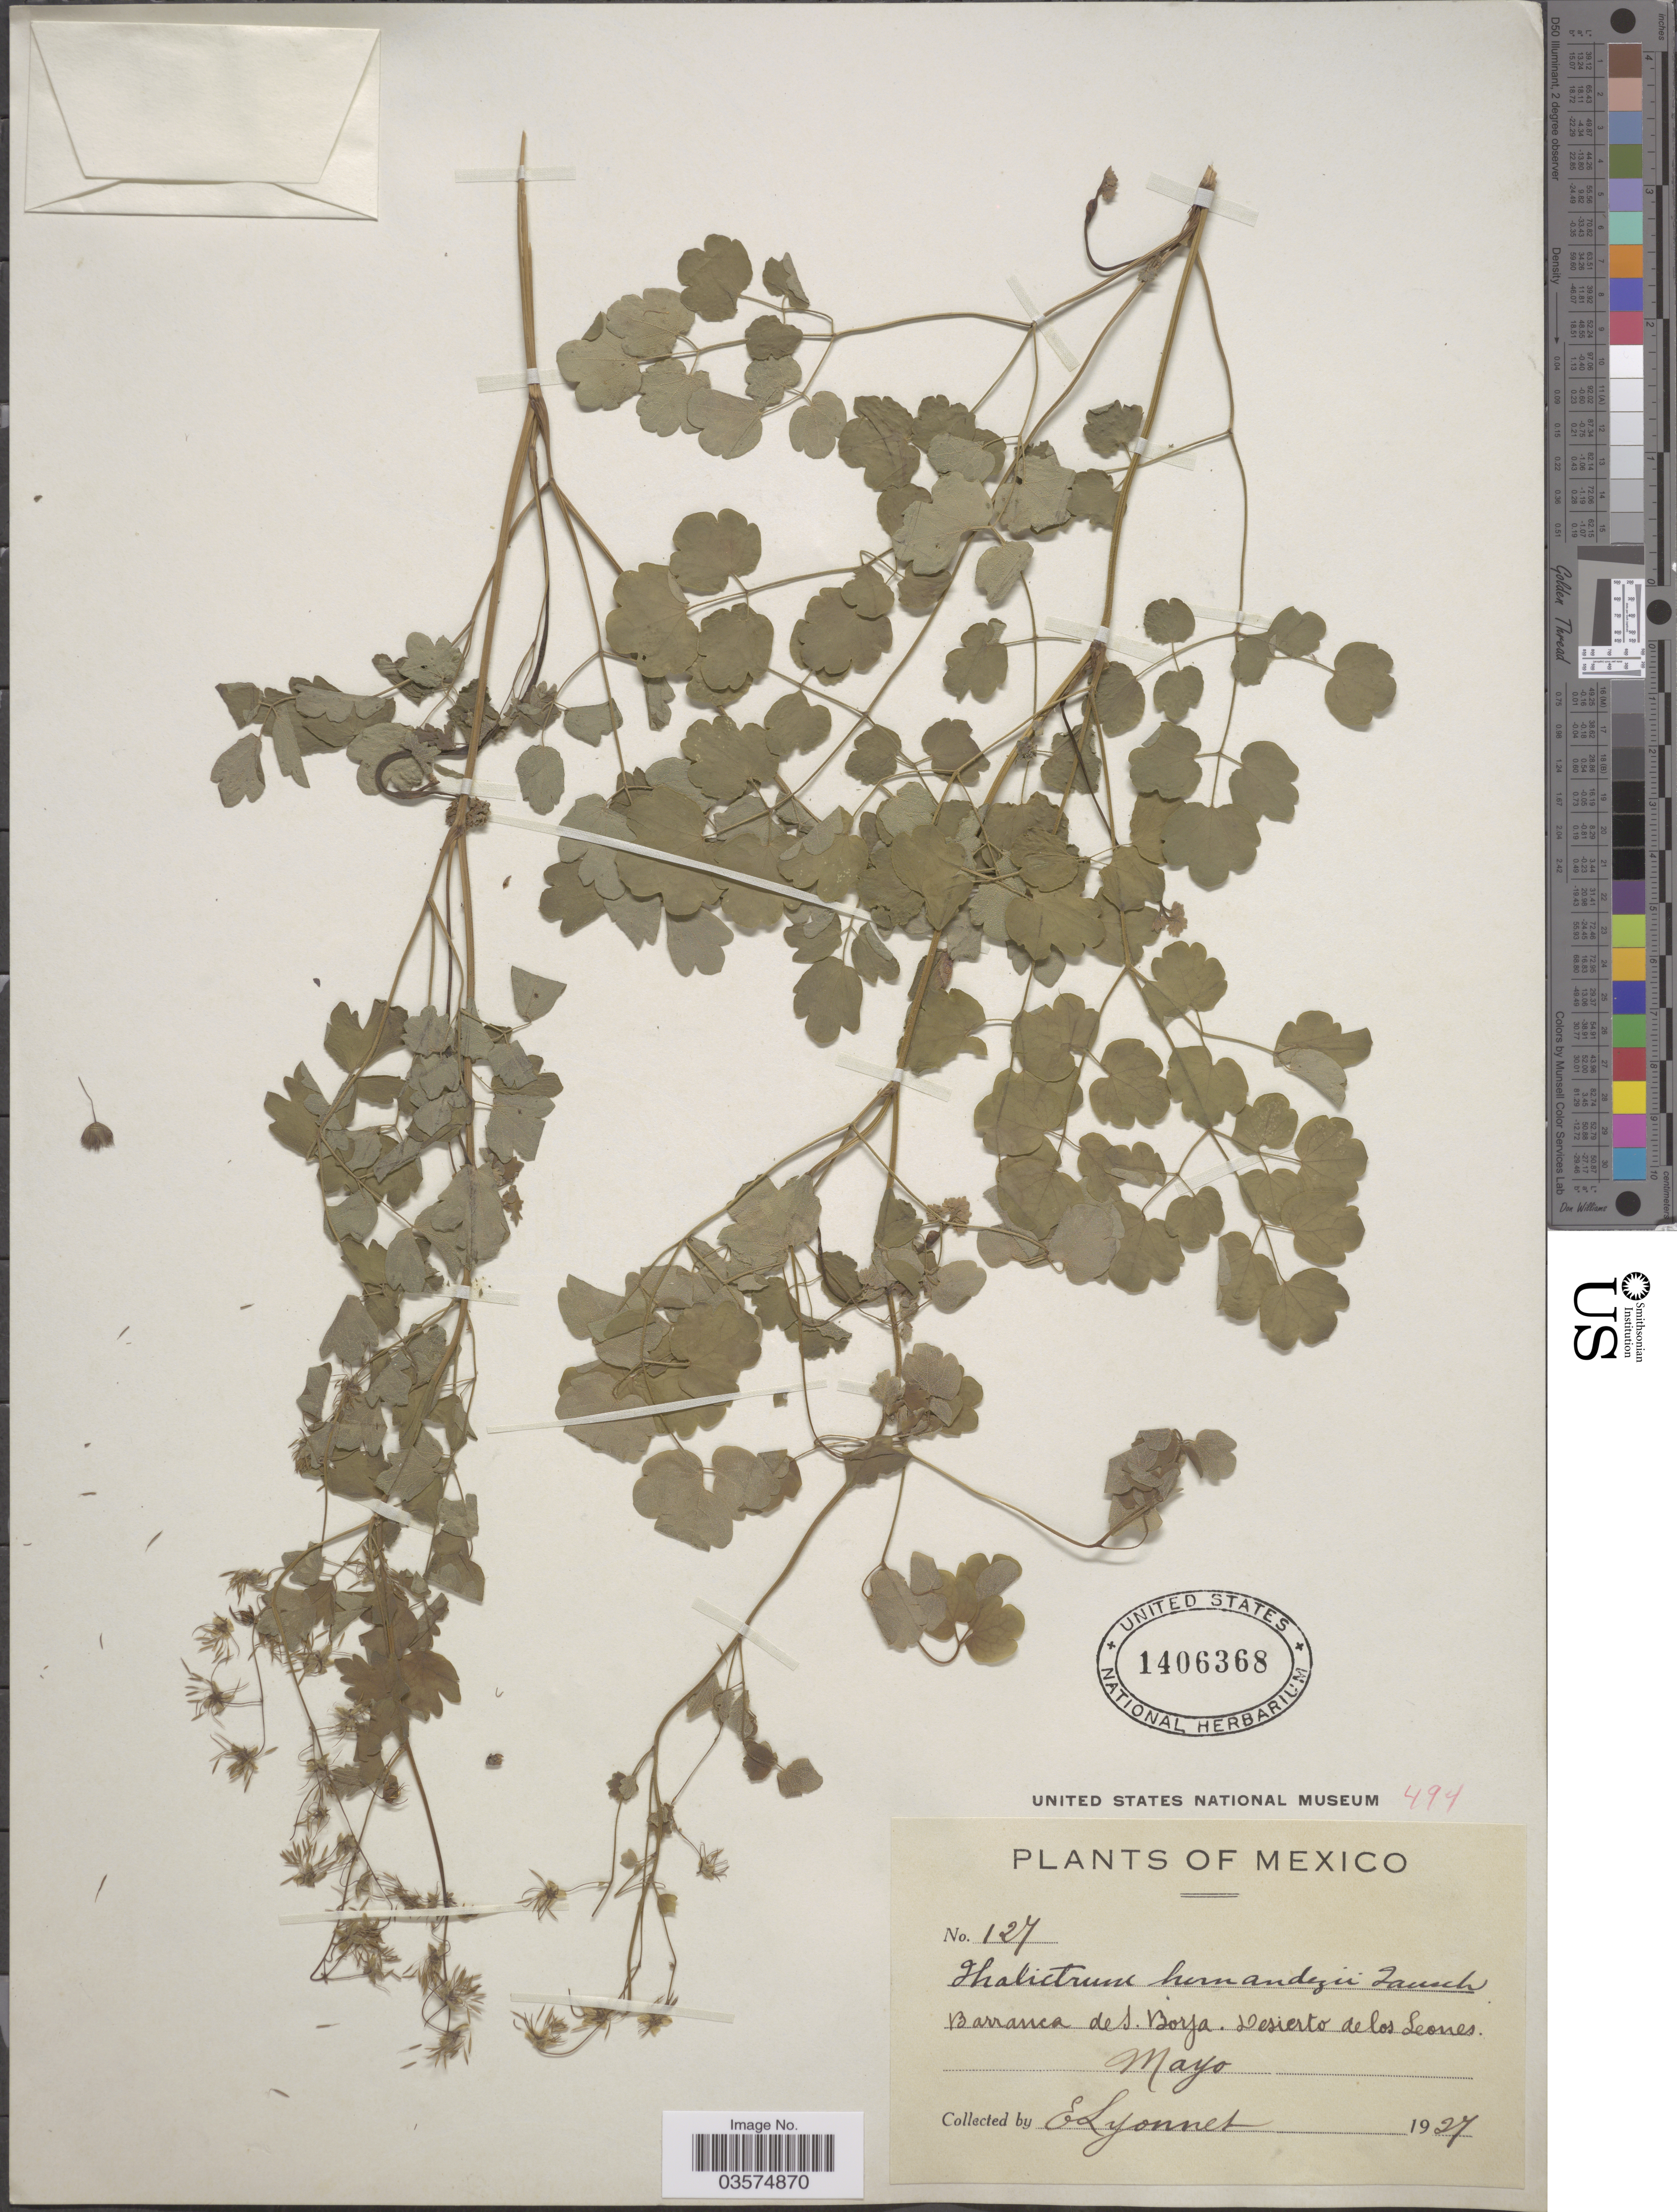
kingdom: Plantae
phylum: Tracheophyta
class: Magnoliopsida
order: Ranunculales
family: Ranunculaceae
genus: Thalictrum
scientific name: Thalictrum hernandezii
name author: Tausch ex J. Presl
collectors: E. Lyonnet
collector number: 127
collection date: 1927-05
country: Mexico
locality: Barranca des. Borja. Desierto de los Leones. Mayo.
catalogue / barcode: US 1406368